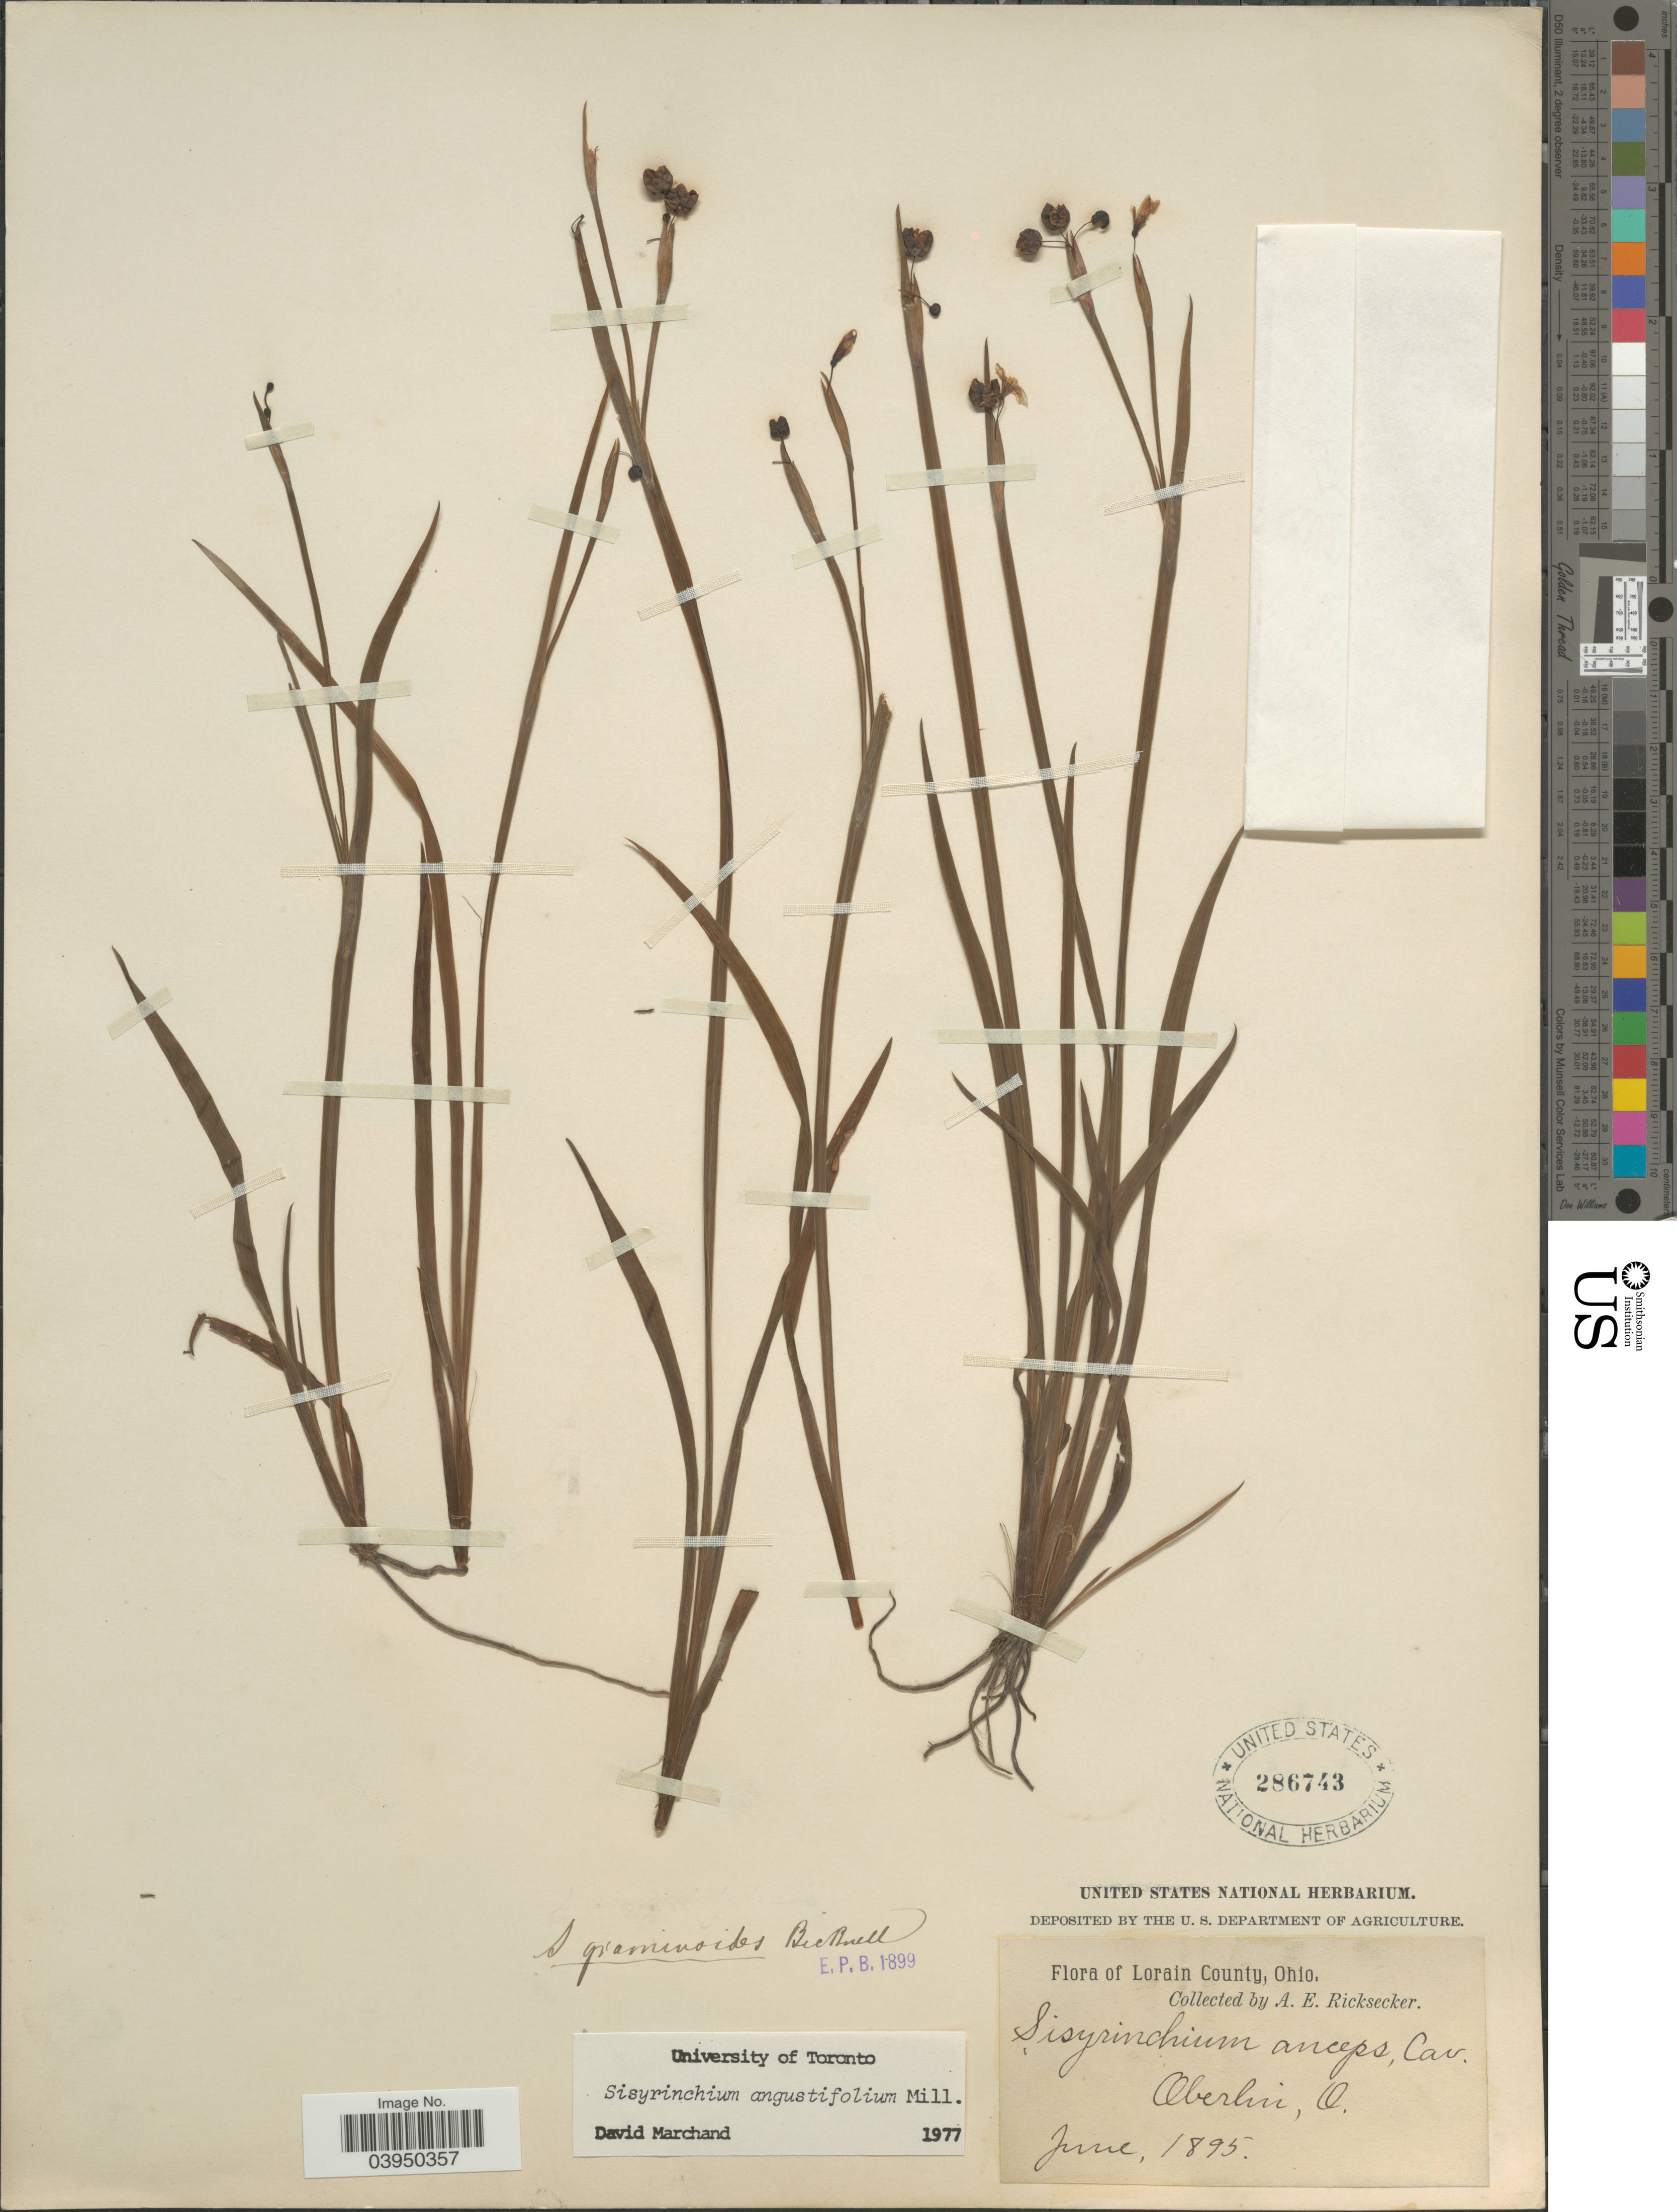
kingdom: Plantae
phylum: Tracheophyta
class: Liliopsida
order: Asparagales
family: Iridaceae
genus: Sisyrinchium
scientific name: Sisyrinchium angustifolium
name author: Mill.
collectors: A. E. Ricksecker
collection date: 1895-06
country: United States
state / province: Ohio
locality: Lorain County. Oberlin.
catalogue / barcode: US 286743